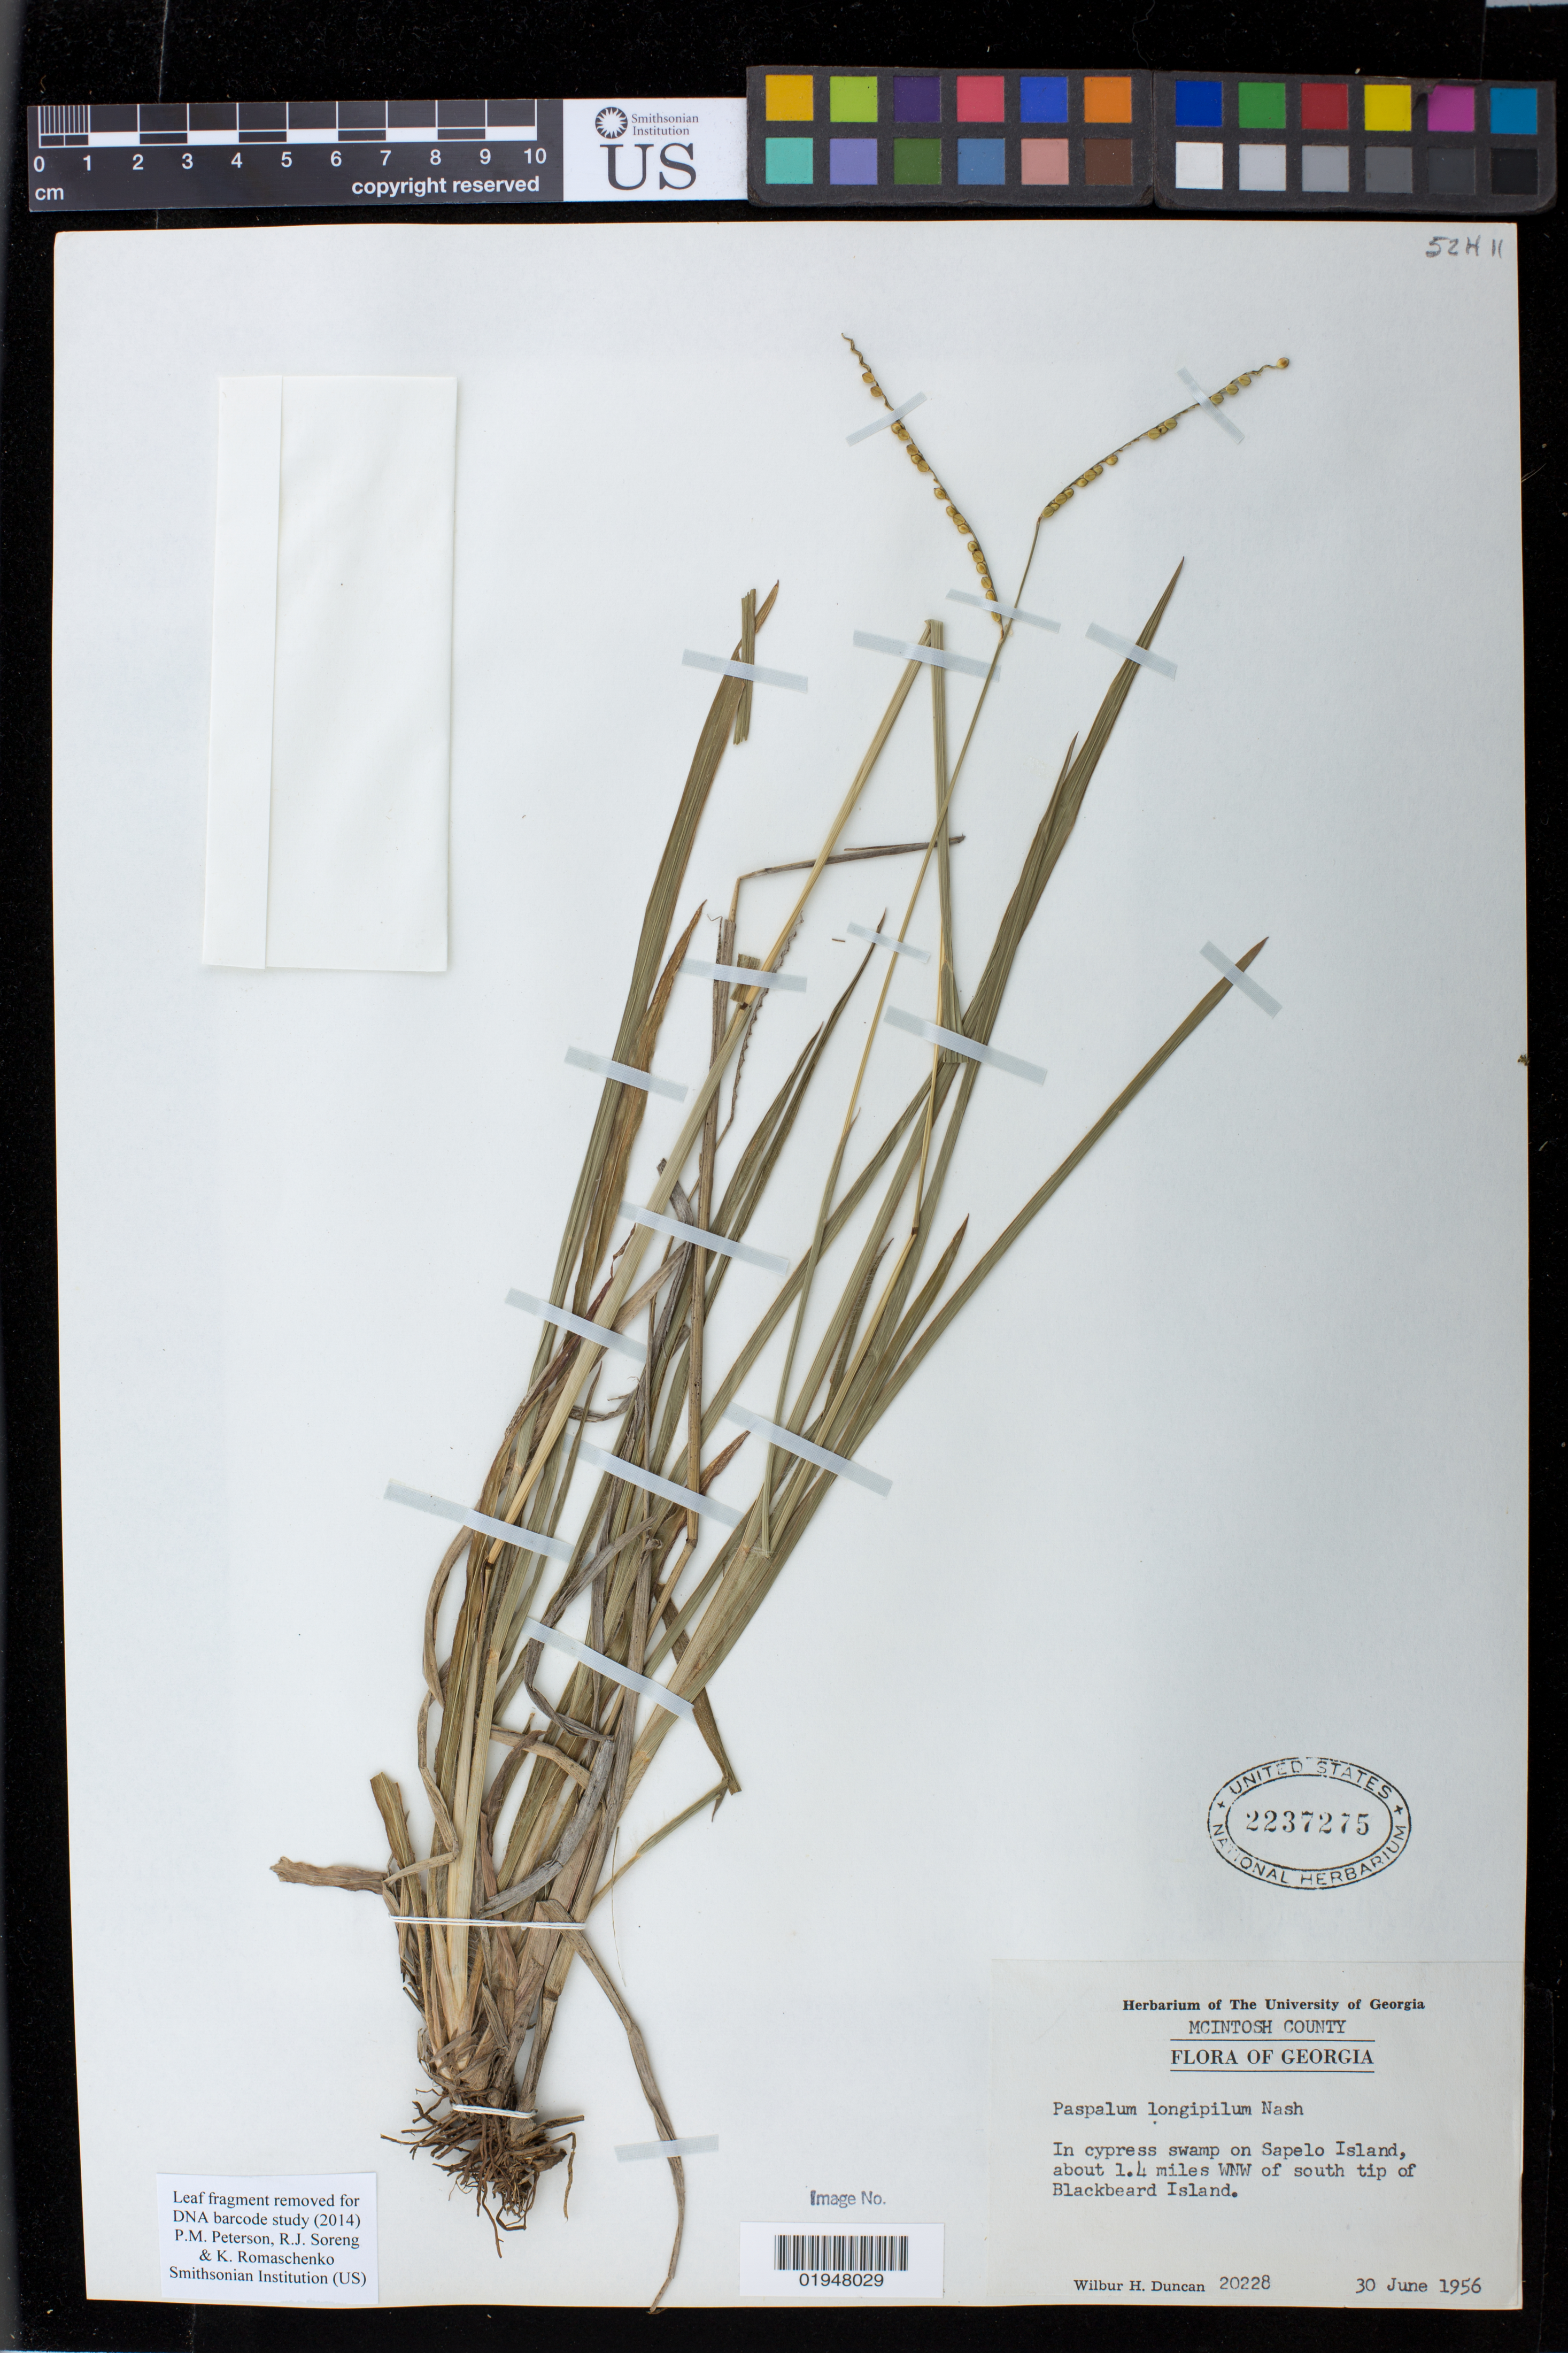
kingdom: Plantae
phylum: Tracheophyta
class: Liliopsida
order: Poales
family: Poaceae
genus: Paspalum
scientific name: Paspalum longipilum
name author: Nash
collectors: W. H. Duncan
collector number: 20228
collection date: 1956-06-30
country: United States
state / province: Georgia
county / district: McIntosh County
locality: on Sapelo Island, about 1.4 miles WNW of south tip of Blackbeard Island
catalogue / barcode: US 2237275